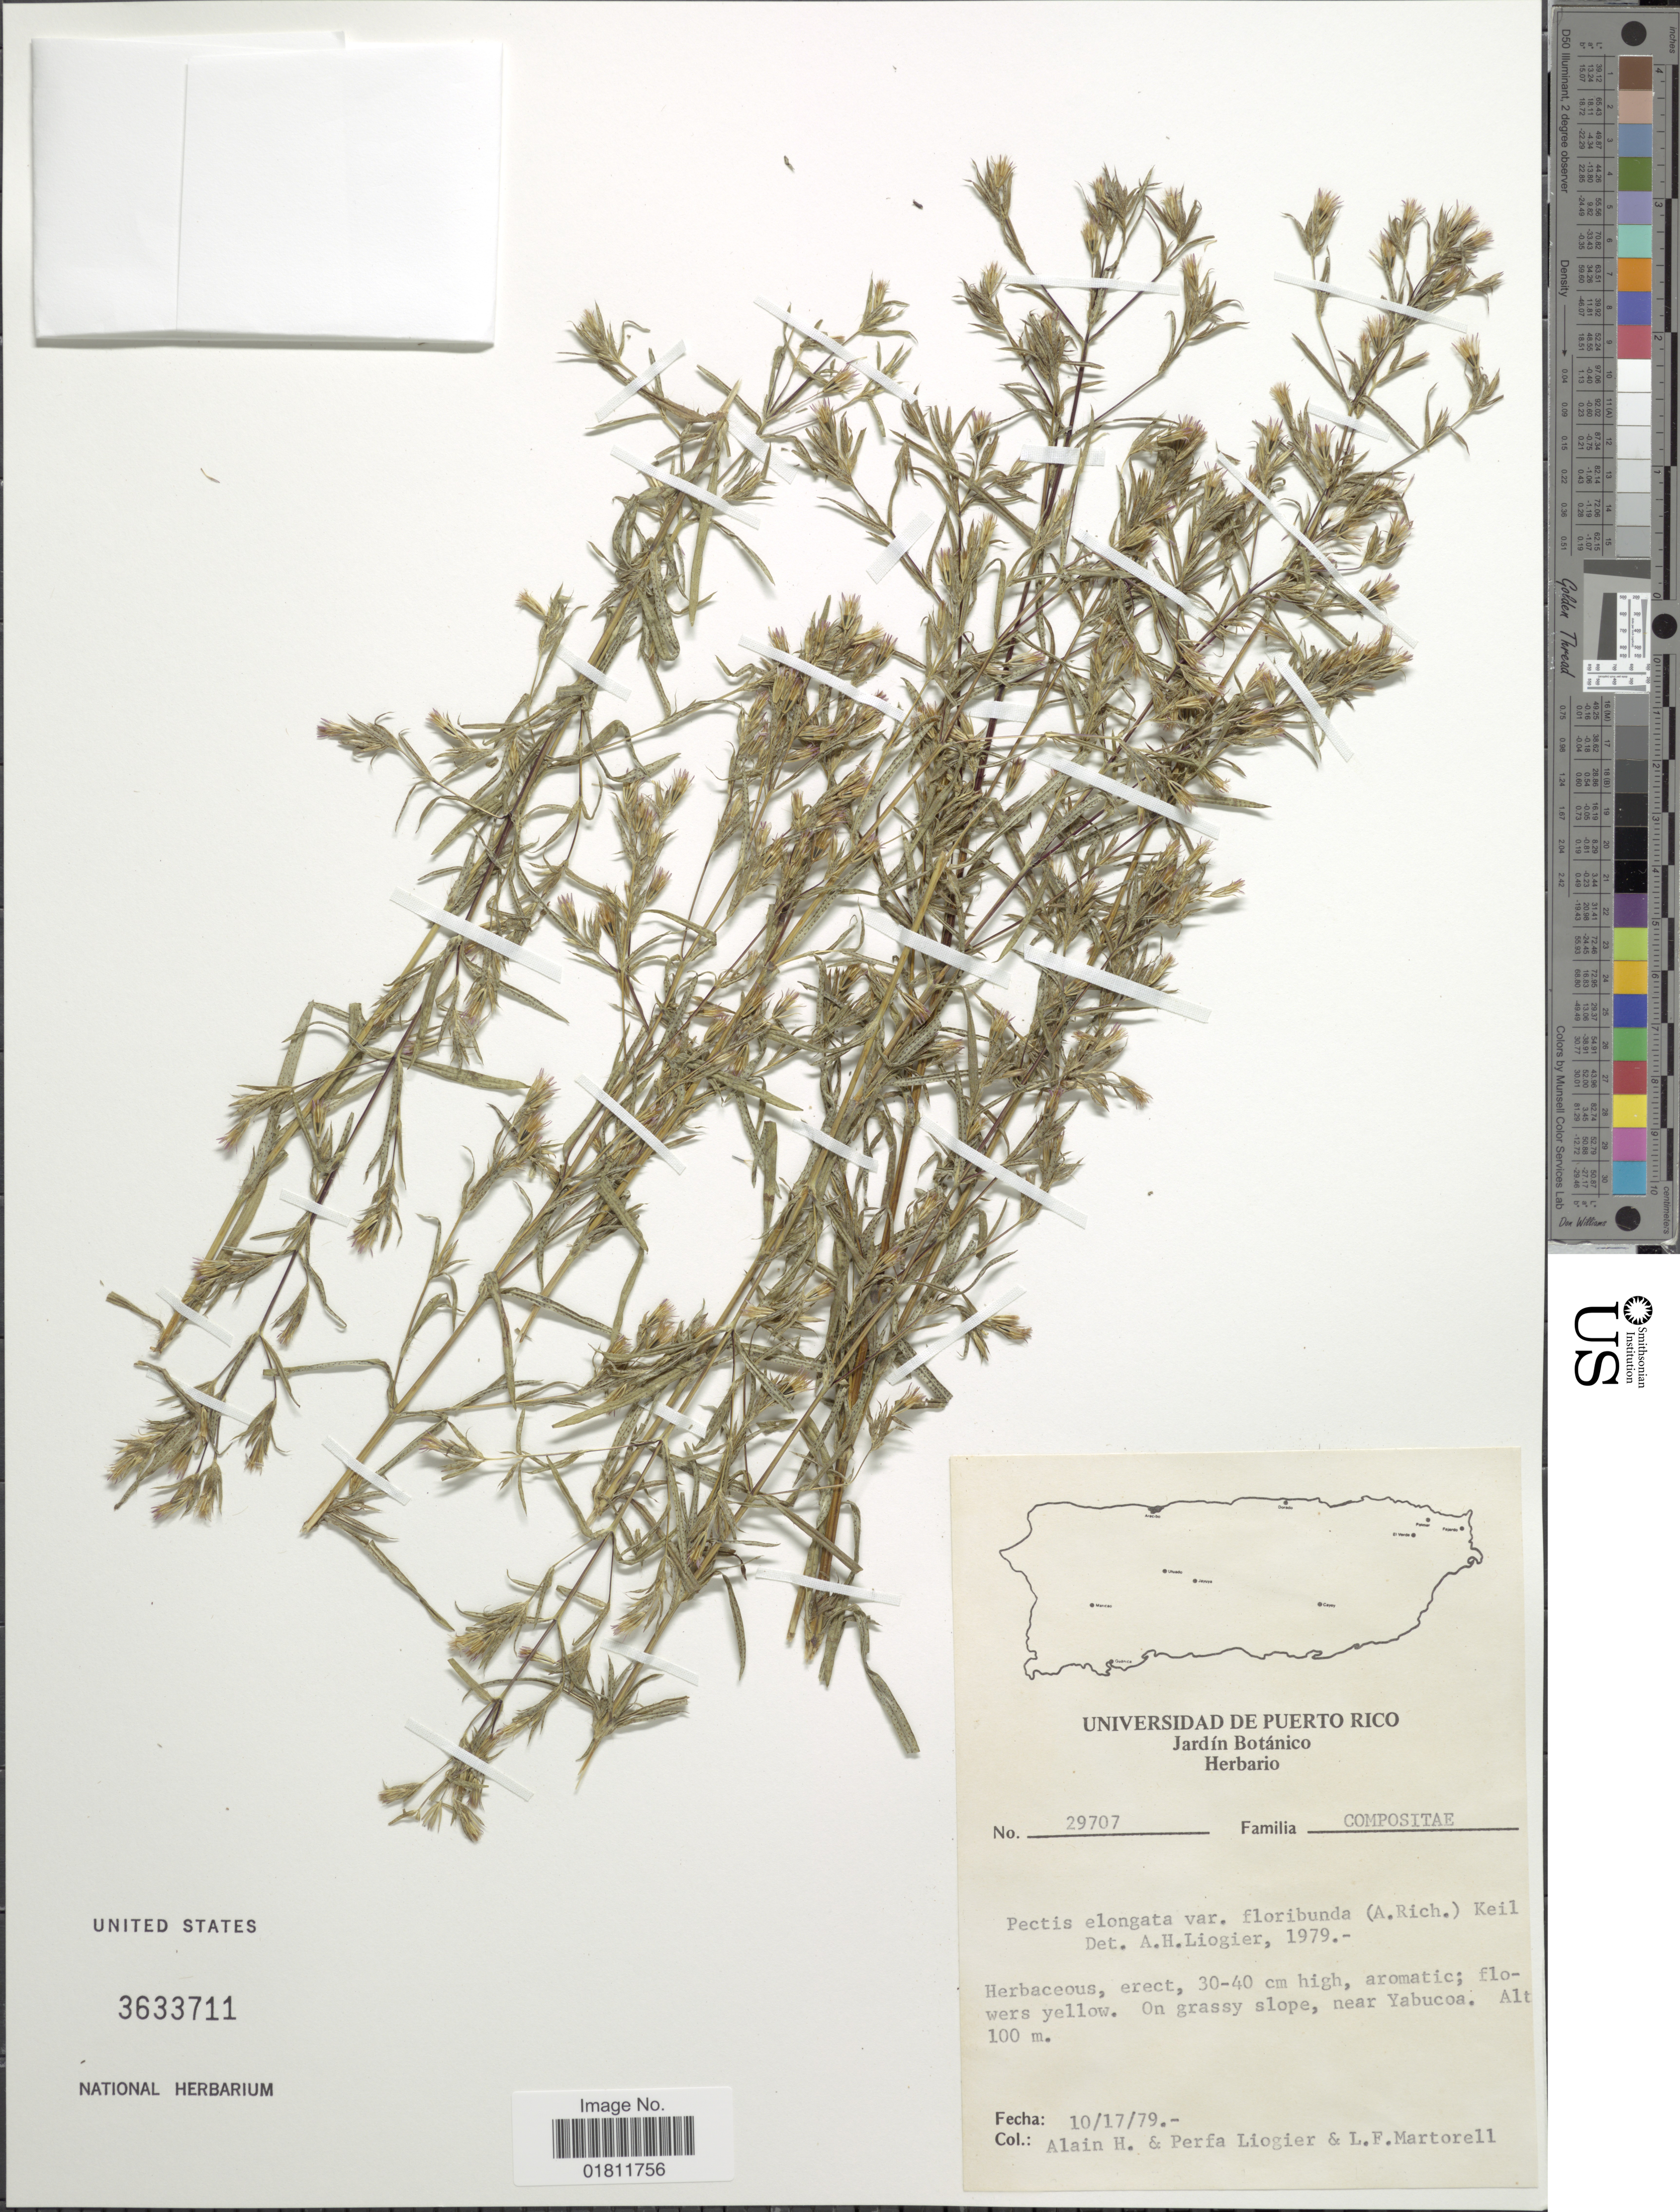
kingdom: Plantae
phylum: Tracheophyta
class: Magnoliopsida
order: Asterales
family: Asteraceae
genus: Pectis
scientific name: Pectis elongata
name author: Kunth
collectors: A. H. Liogier, M. P. Liogier & L. Martorell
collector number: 29707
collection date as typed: Transcribed d/m/y: 17/10/79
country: Puerto Rico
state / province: Yabucoa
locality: On grassy slope ,near Yabucoa.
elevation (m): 100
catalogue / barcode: US 3633711